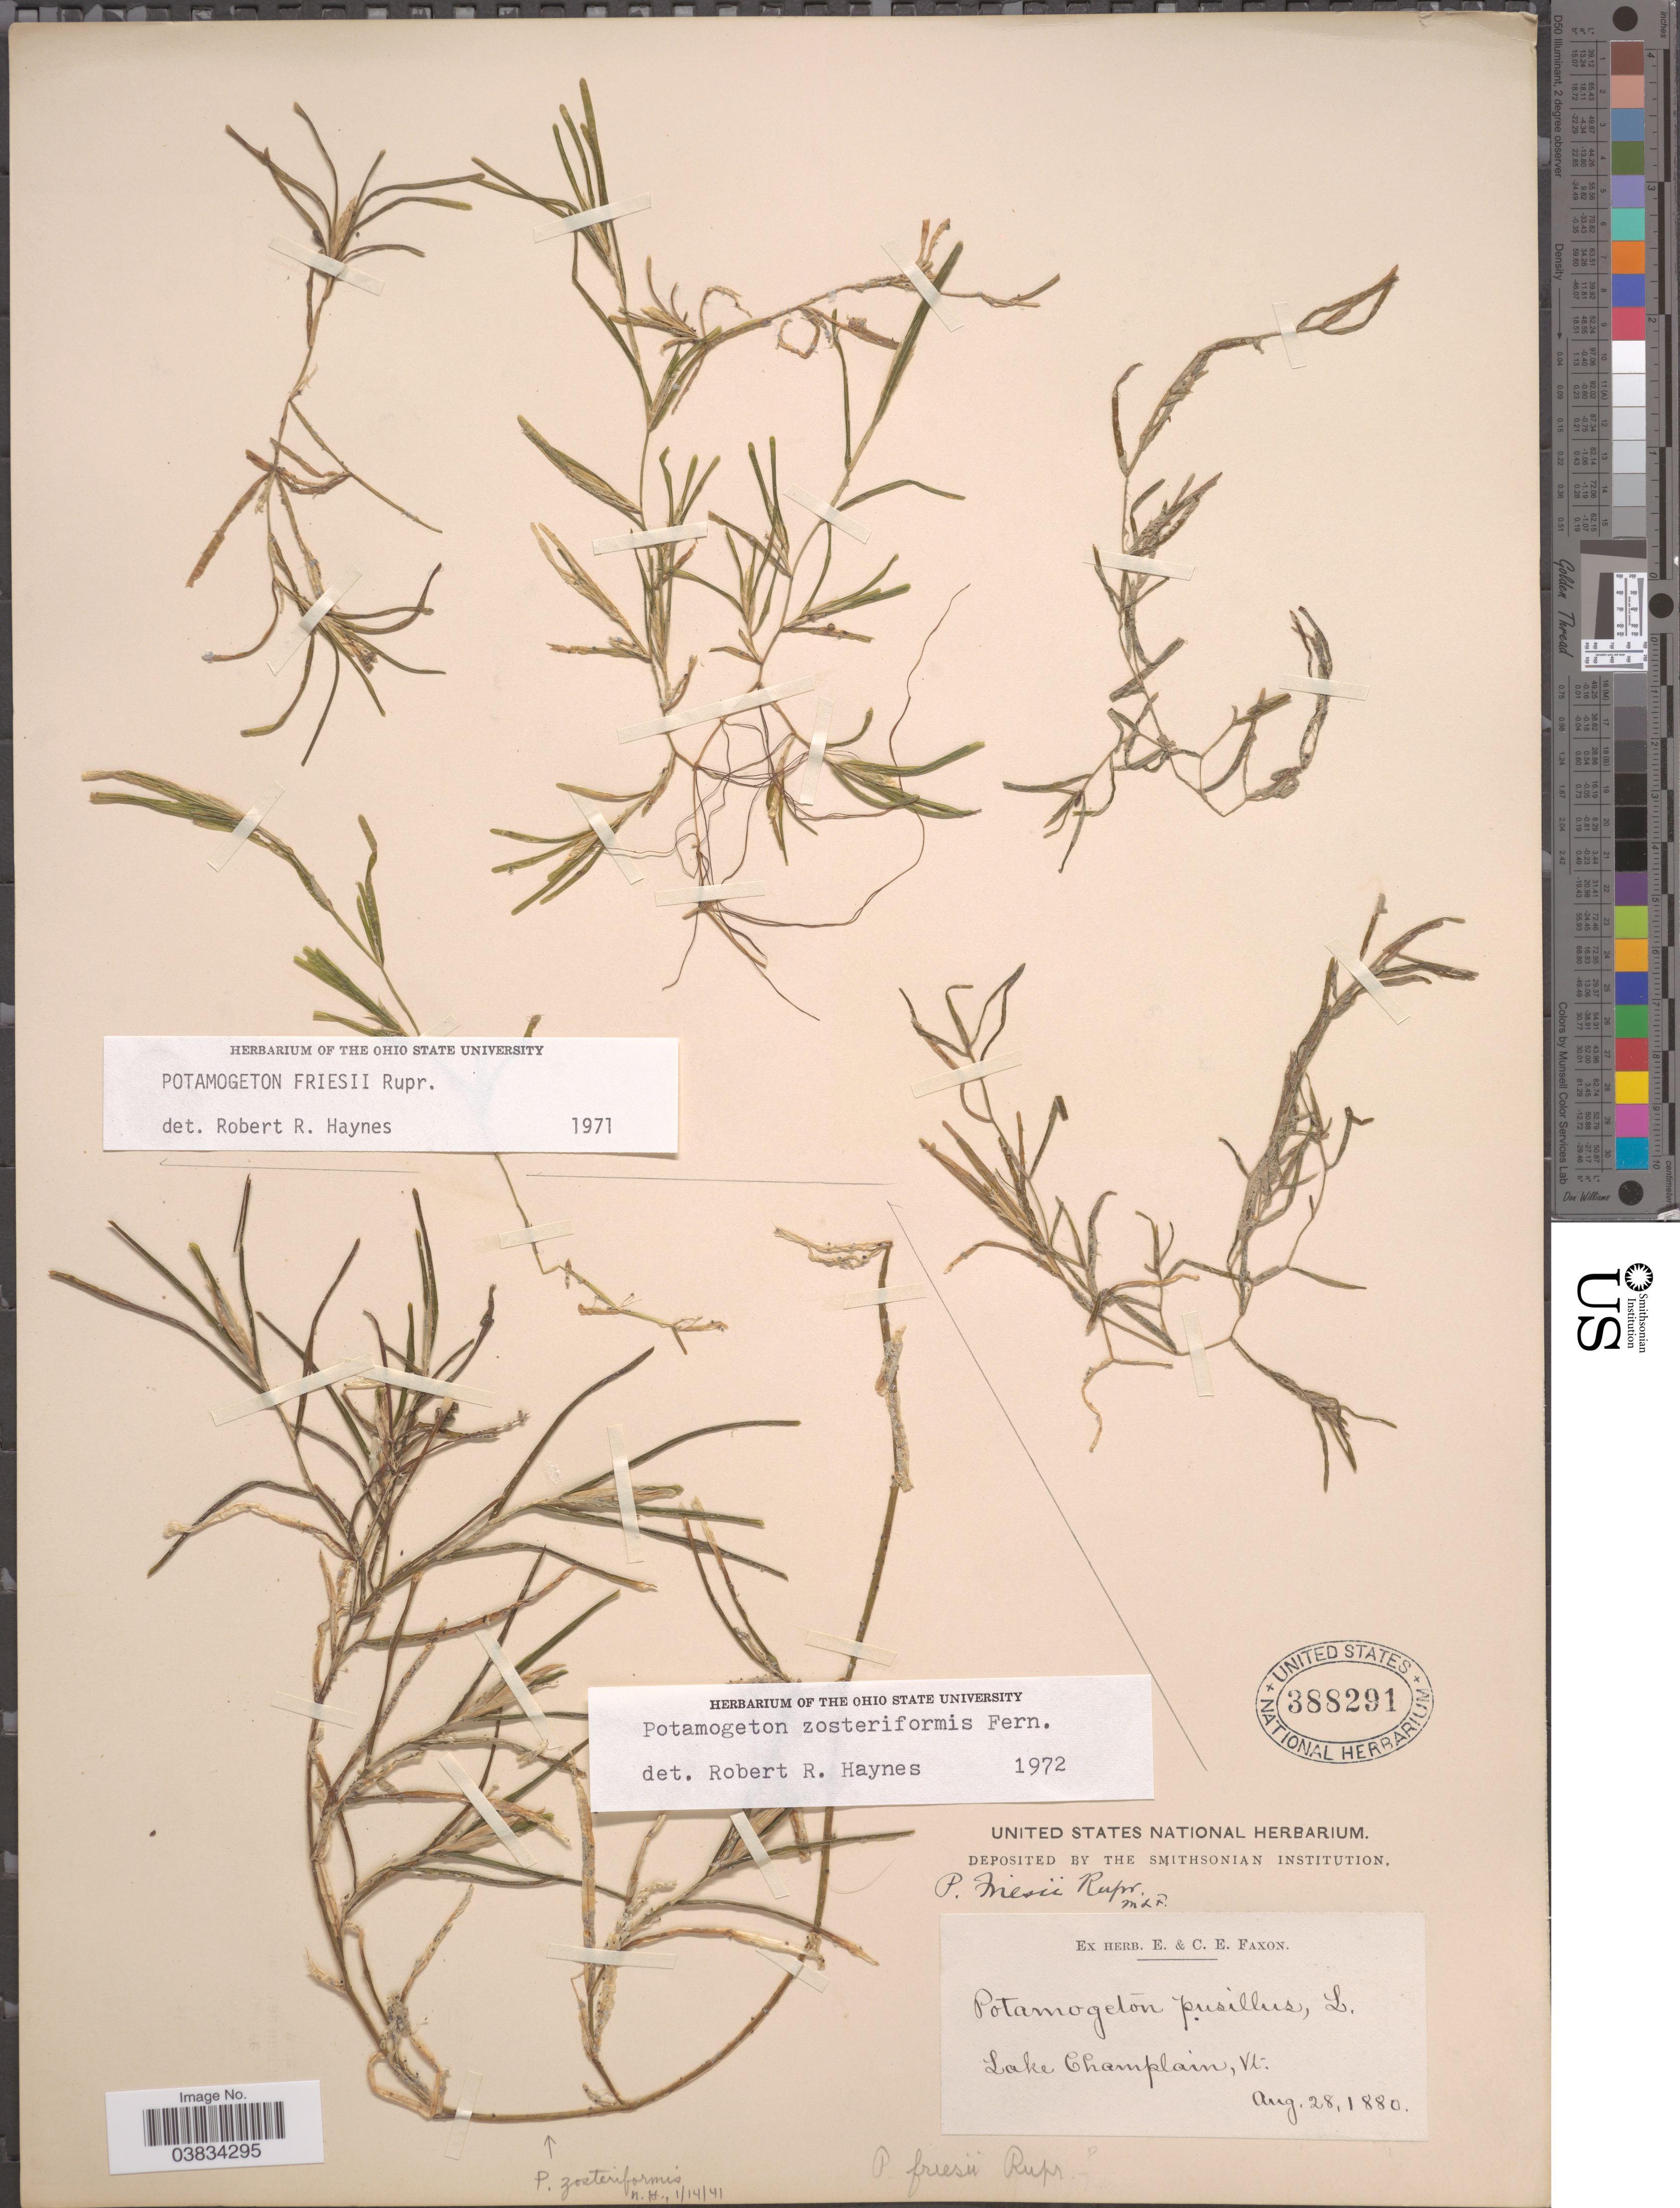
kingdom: Plantae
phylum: Tracheophyta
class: Liliopsida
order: Alismatales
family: Potamogetonaceae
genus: Potamogeton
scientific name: Potamogeton friesii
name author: Rupr.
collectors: ex herb. E. & C.E. Faxon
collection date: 1880-08-28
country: United States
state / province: Vermont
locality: Lake Champlain.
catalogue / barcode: US 388291